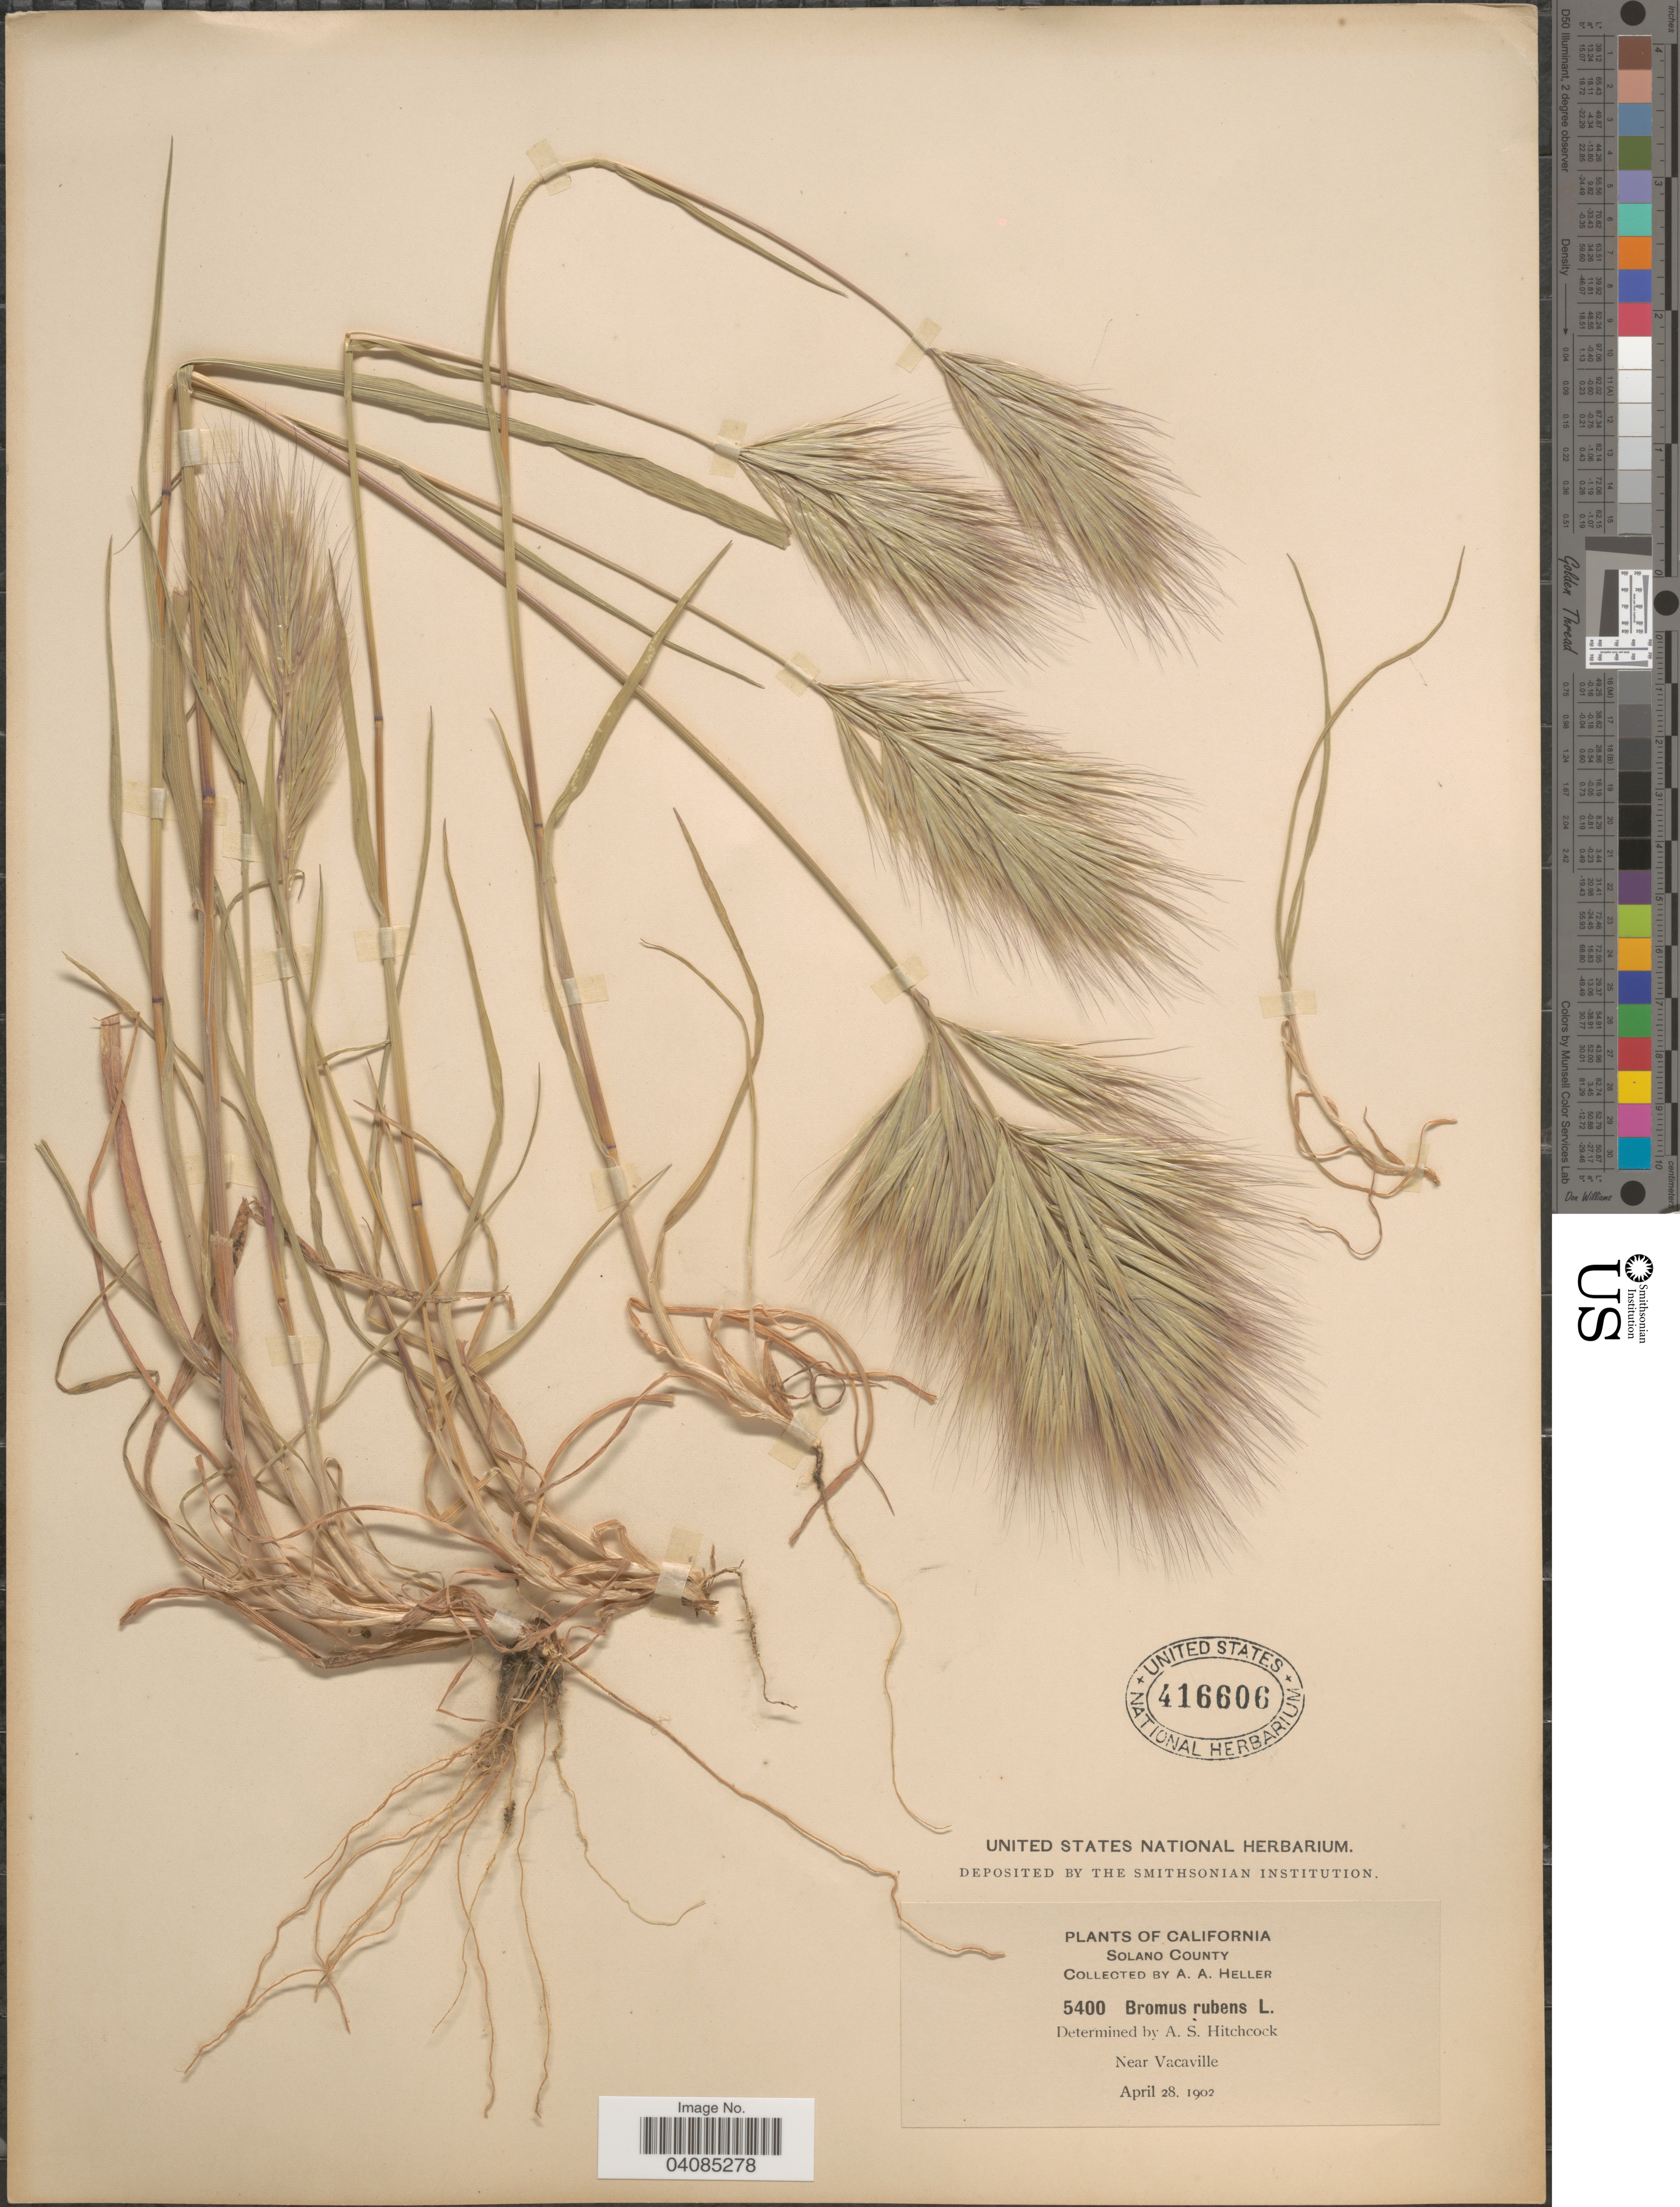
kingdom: Plantae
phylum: Tracheophyta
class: Liliopsida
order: Poales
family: Poaceae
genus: Bromus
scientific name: Bromus rubens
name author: L.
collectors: A. A. Heller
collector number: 5400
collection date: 1902-04-28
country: United States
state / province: California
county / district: Solano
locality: Solano County. Near Vacaville.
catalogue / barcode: US 416606